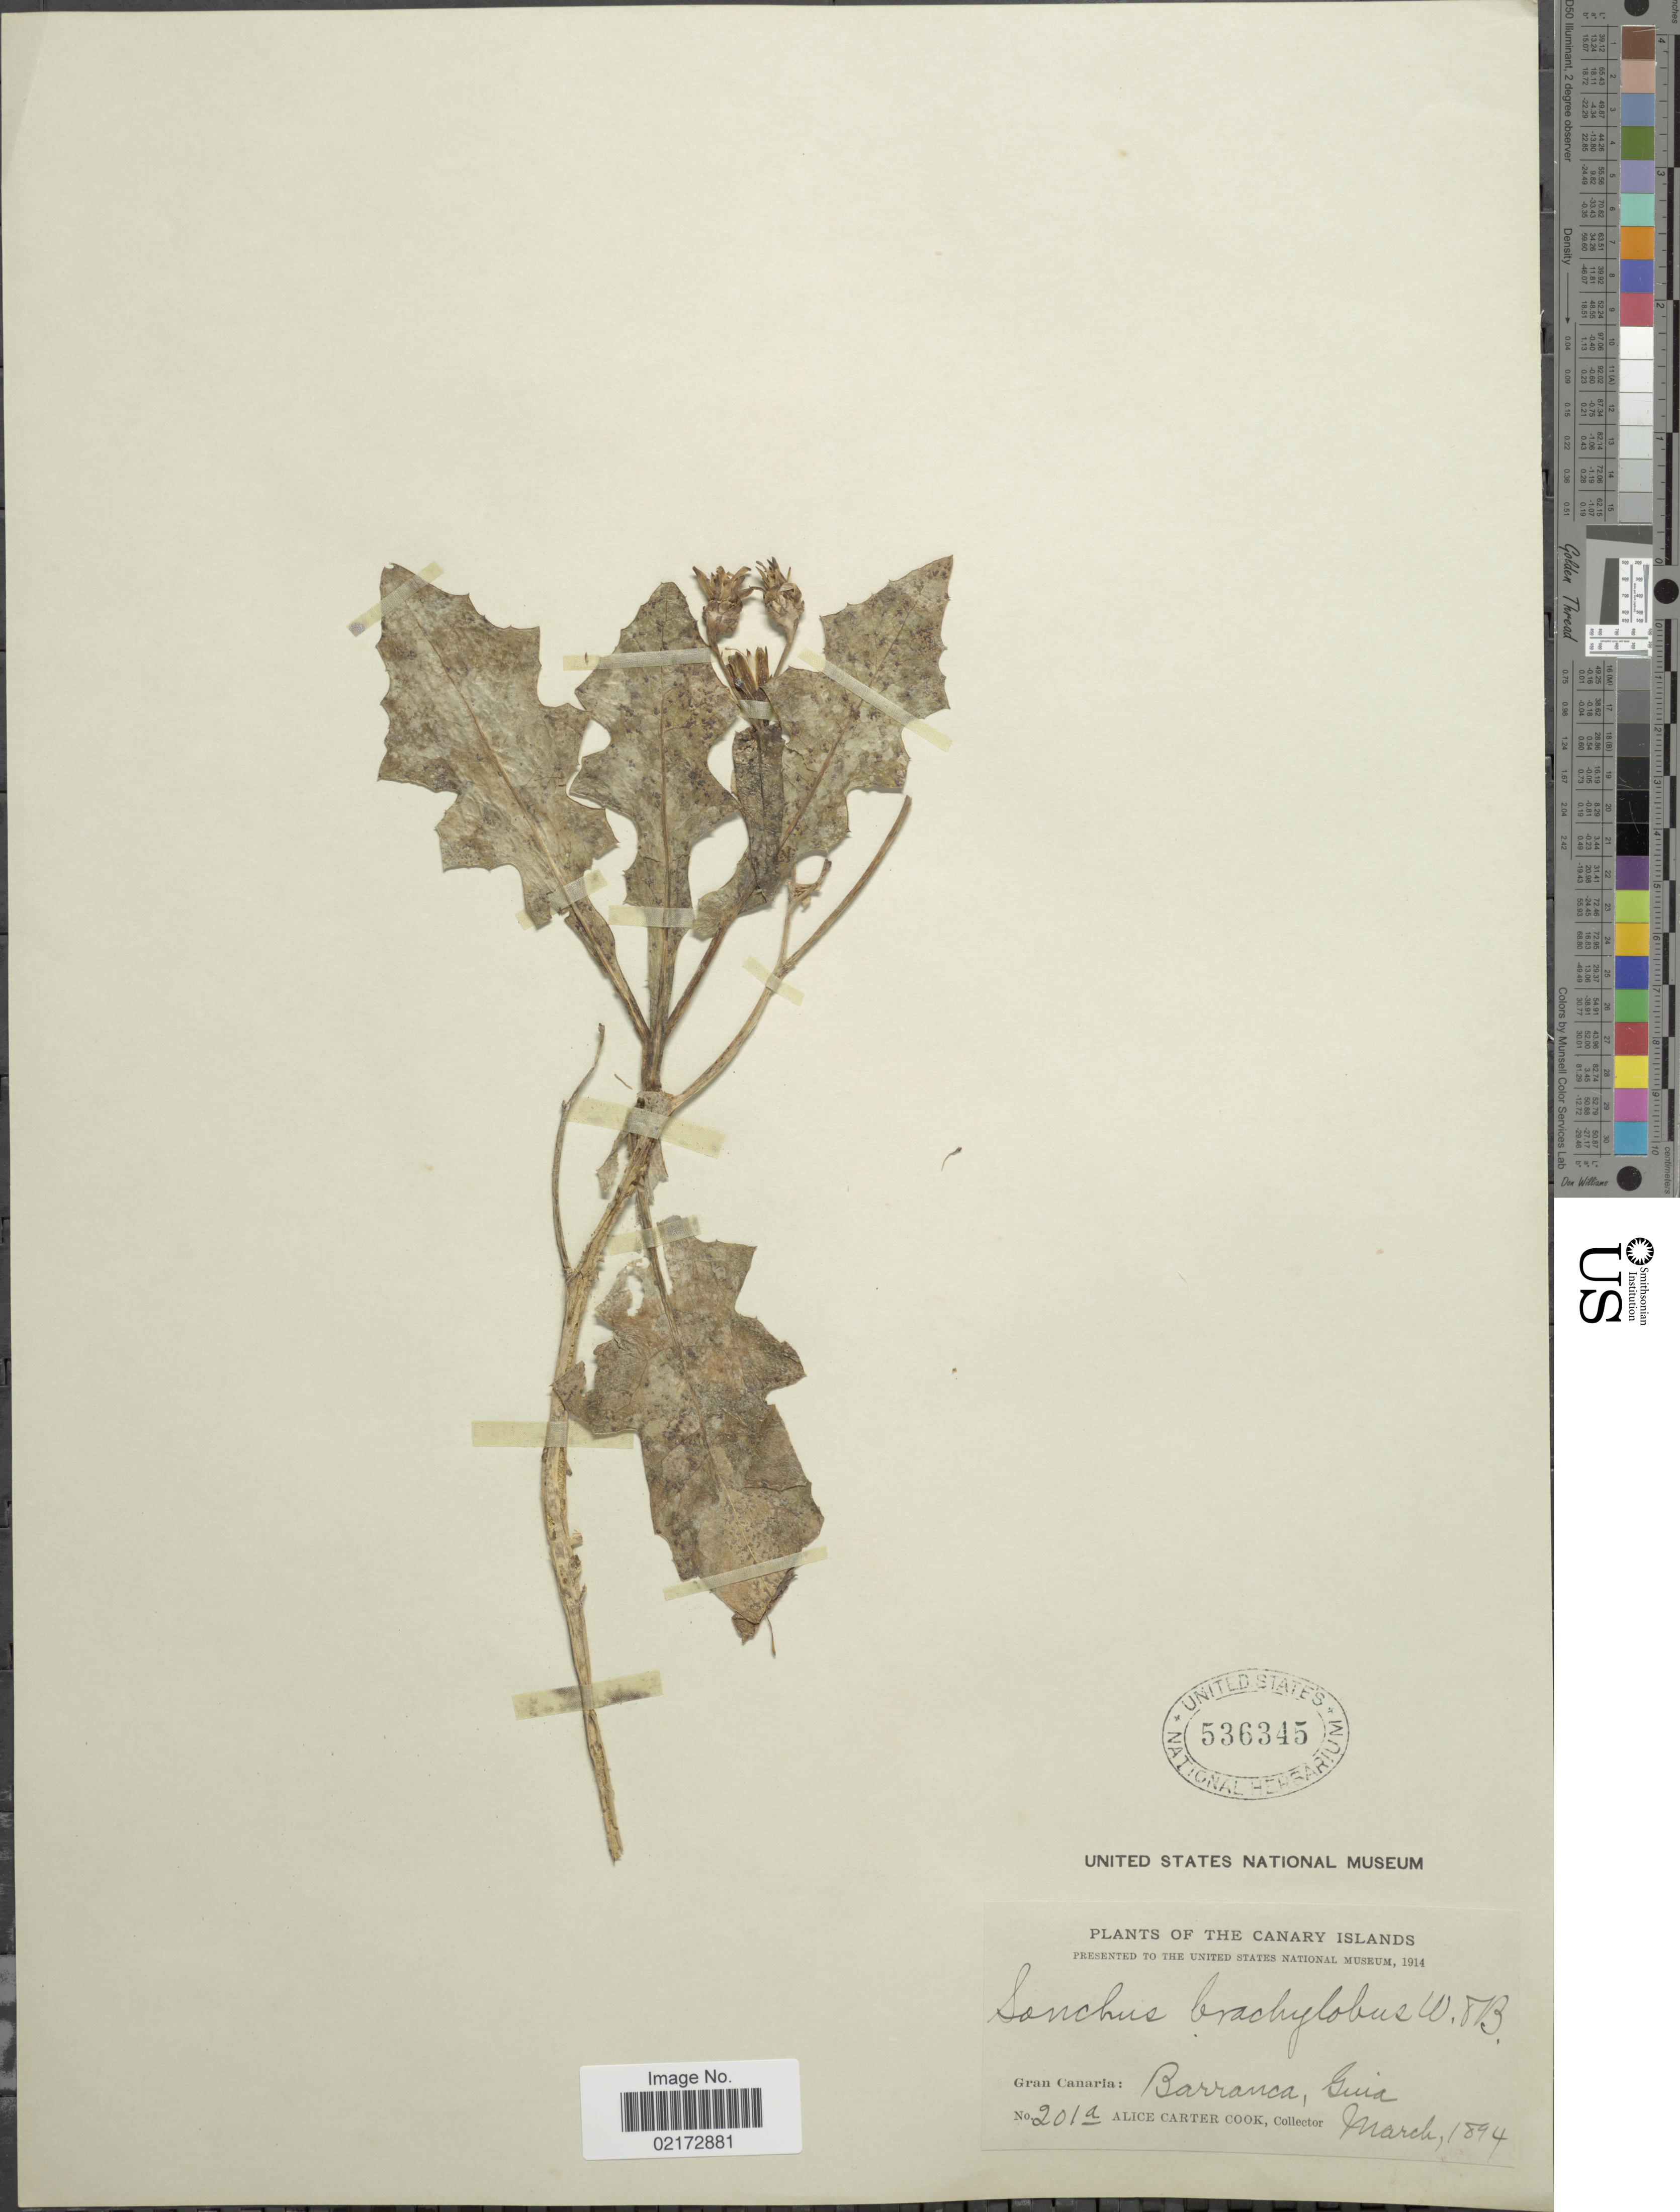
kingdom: Plantae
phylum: Tracheophyta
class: Magnoliopsida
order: Asterales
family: Asteraceae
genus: Sonchus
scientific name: Sonchus brachylobus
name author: Sch. Bip.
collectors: Alice C. Cook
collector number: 201a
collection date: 1894-03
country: Spain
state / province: Canarias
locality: The Canary Islands, Gran Canaria, Barranca, Guia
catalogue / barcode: US 536345